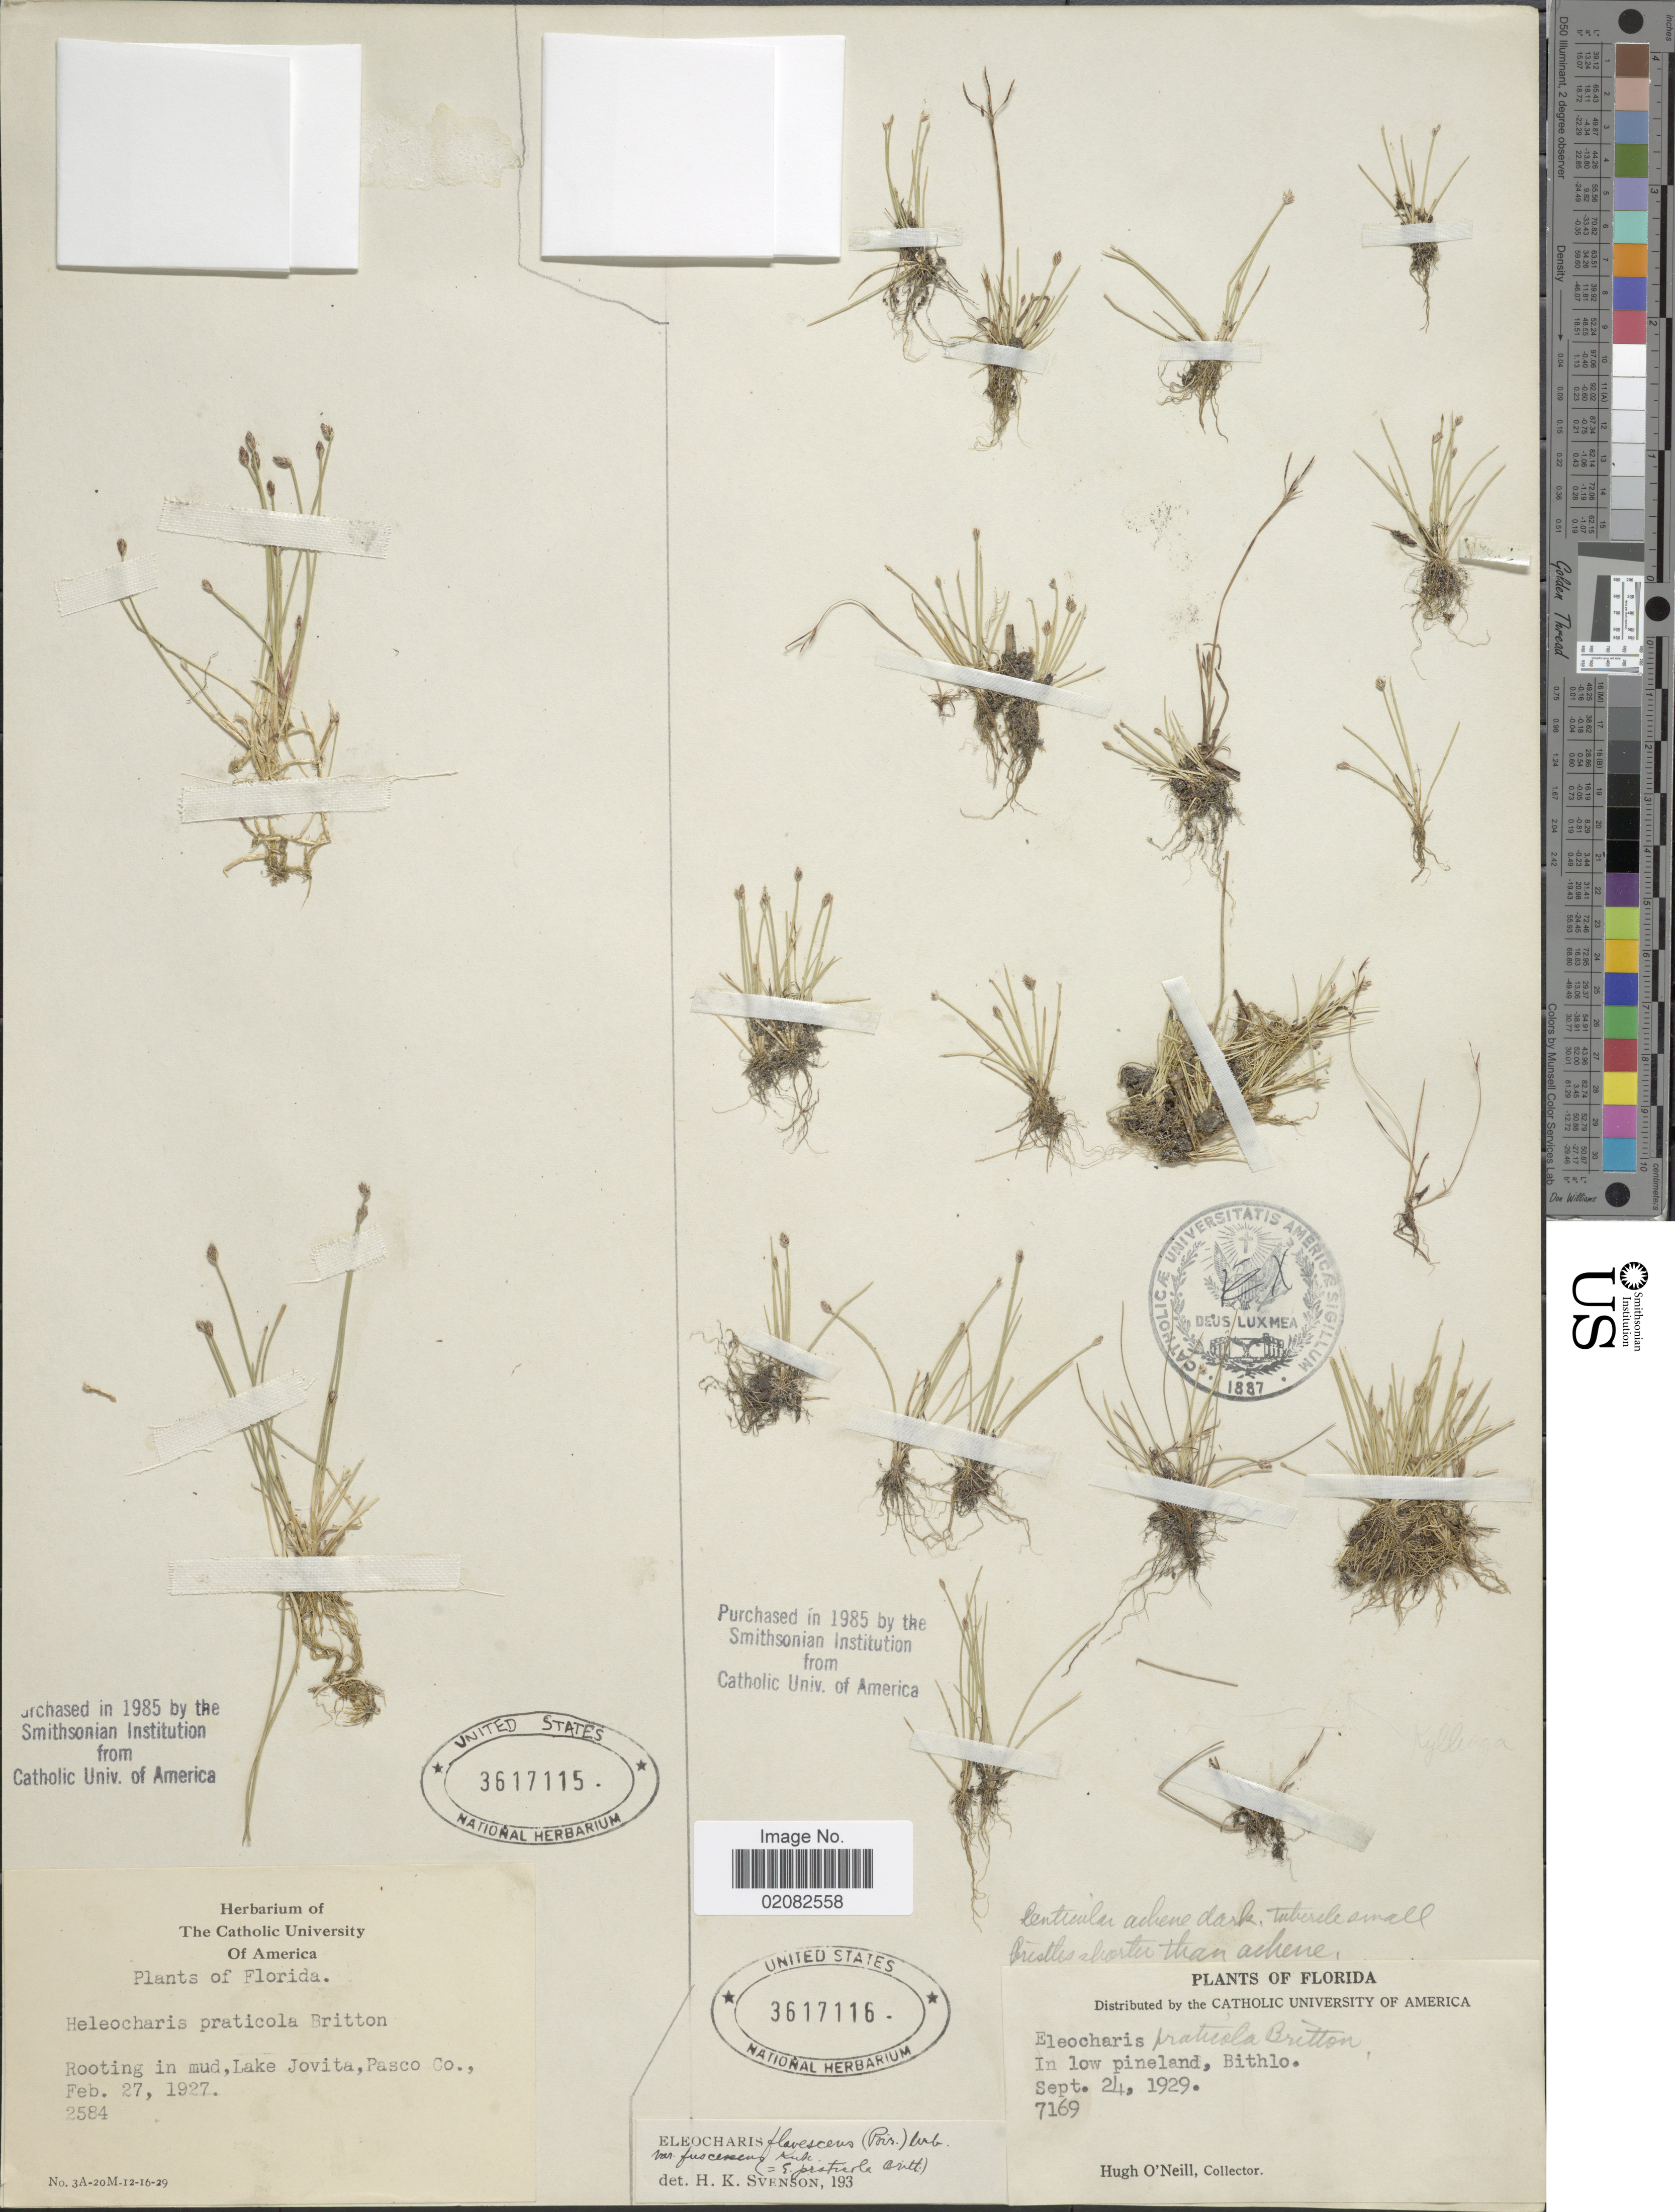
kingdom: Plantae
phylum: Tracheophyta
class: Liliopsida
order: Poales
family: Cyperaceae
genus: Eleocharis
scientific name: Eleocharis flavescens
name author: (Poir.) Urb.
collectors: ex herb. Catholic University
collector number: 2584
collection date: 1927-02-27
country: United States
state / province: Florida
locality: Lake Jovita, Pasco Co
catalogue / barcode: US 3617115